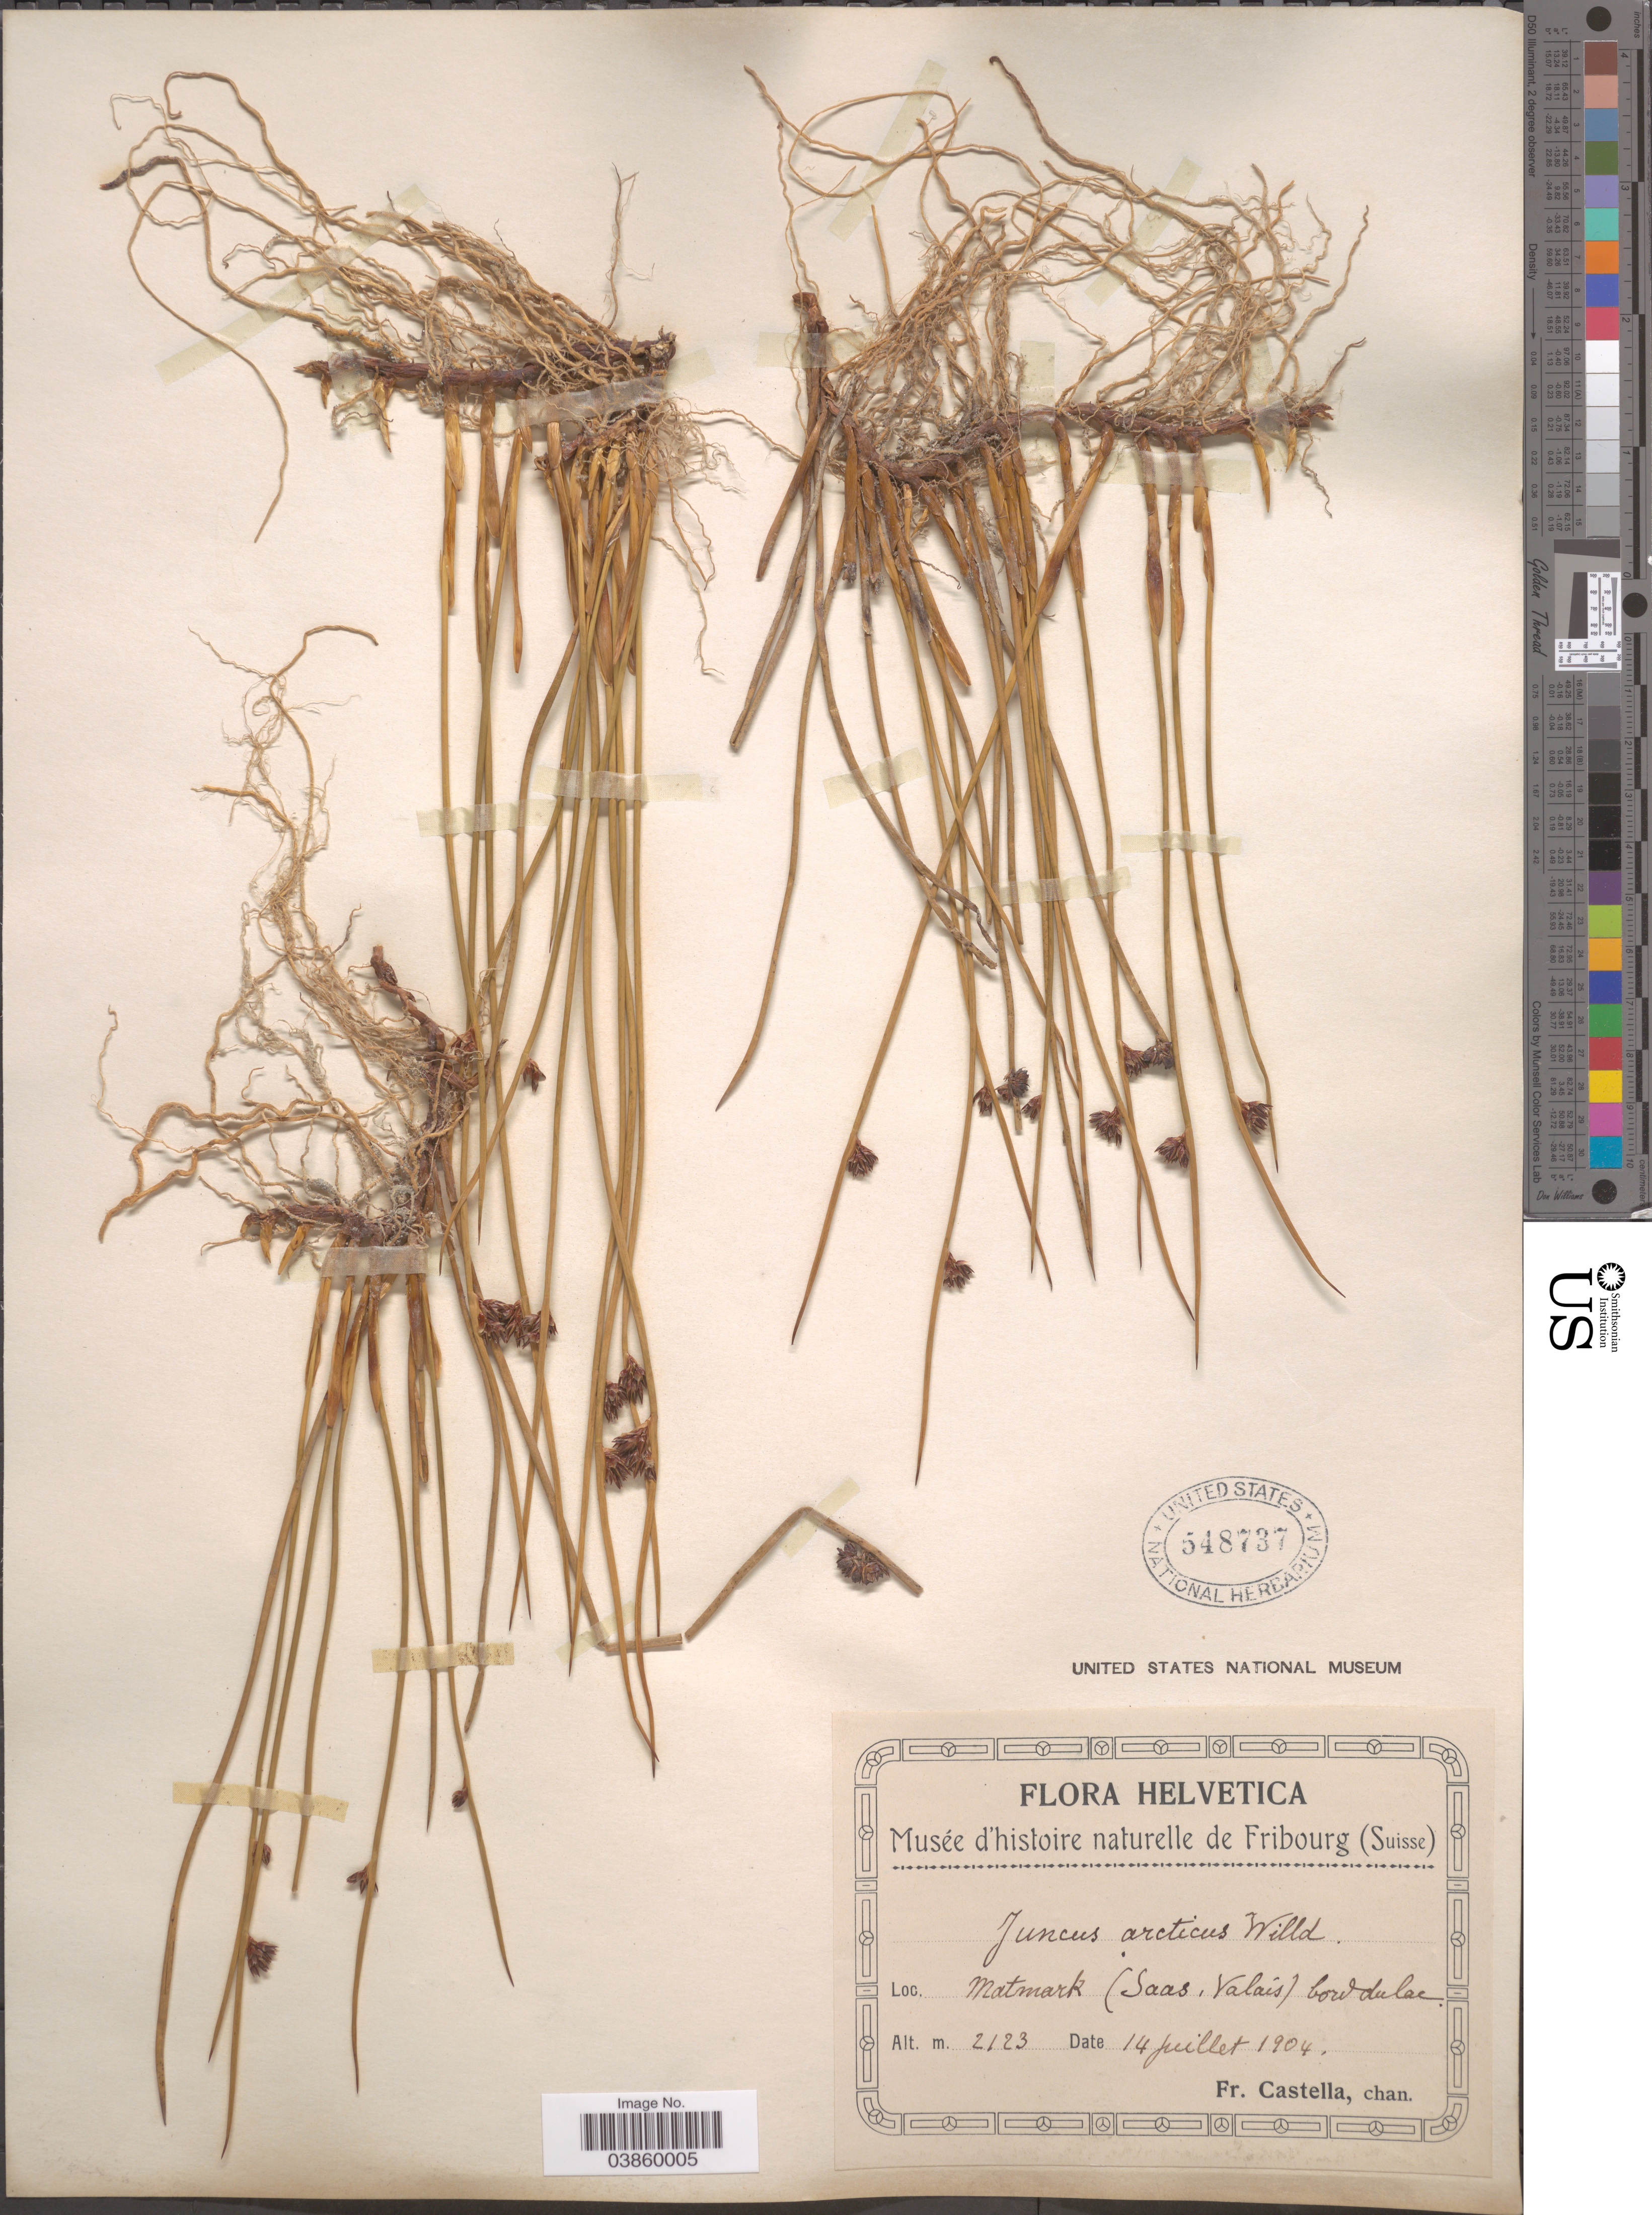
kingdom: Plantae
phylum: Tracheophyta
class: Liliopsida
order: Poales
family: Juncaceae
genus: Juncus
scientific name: Juncus arcticus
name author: Willd.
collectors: Fr. Castella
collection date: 1904-07-14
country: Switzerland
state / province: Valais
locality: Helvetica. Matmark (Saas, Valaís) bord du lac.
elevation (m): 2123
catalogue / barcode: US 548737